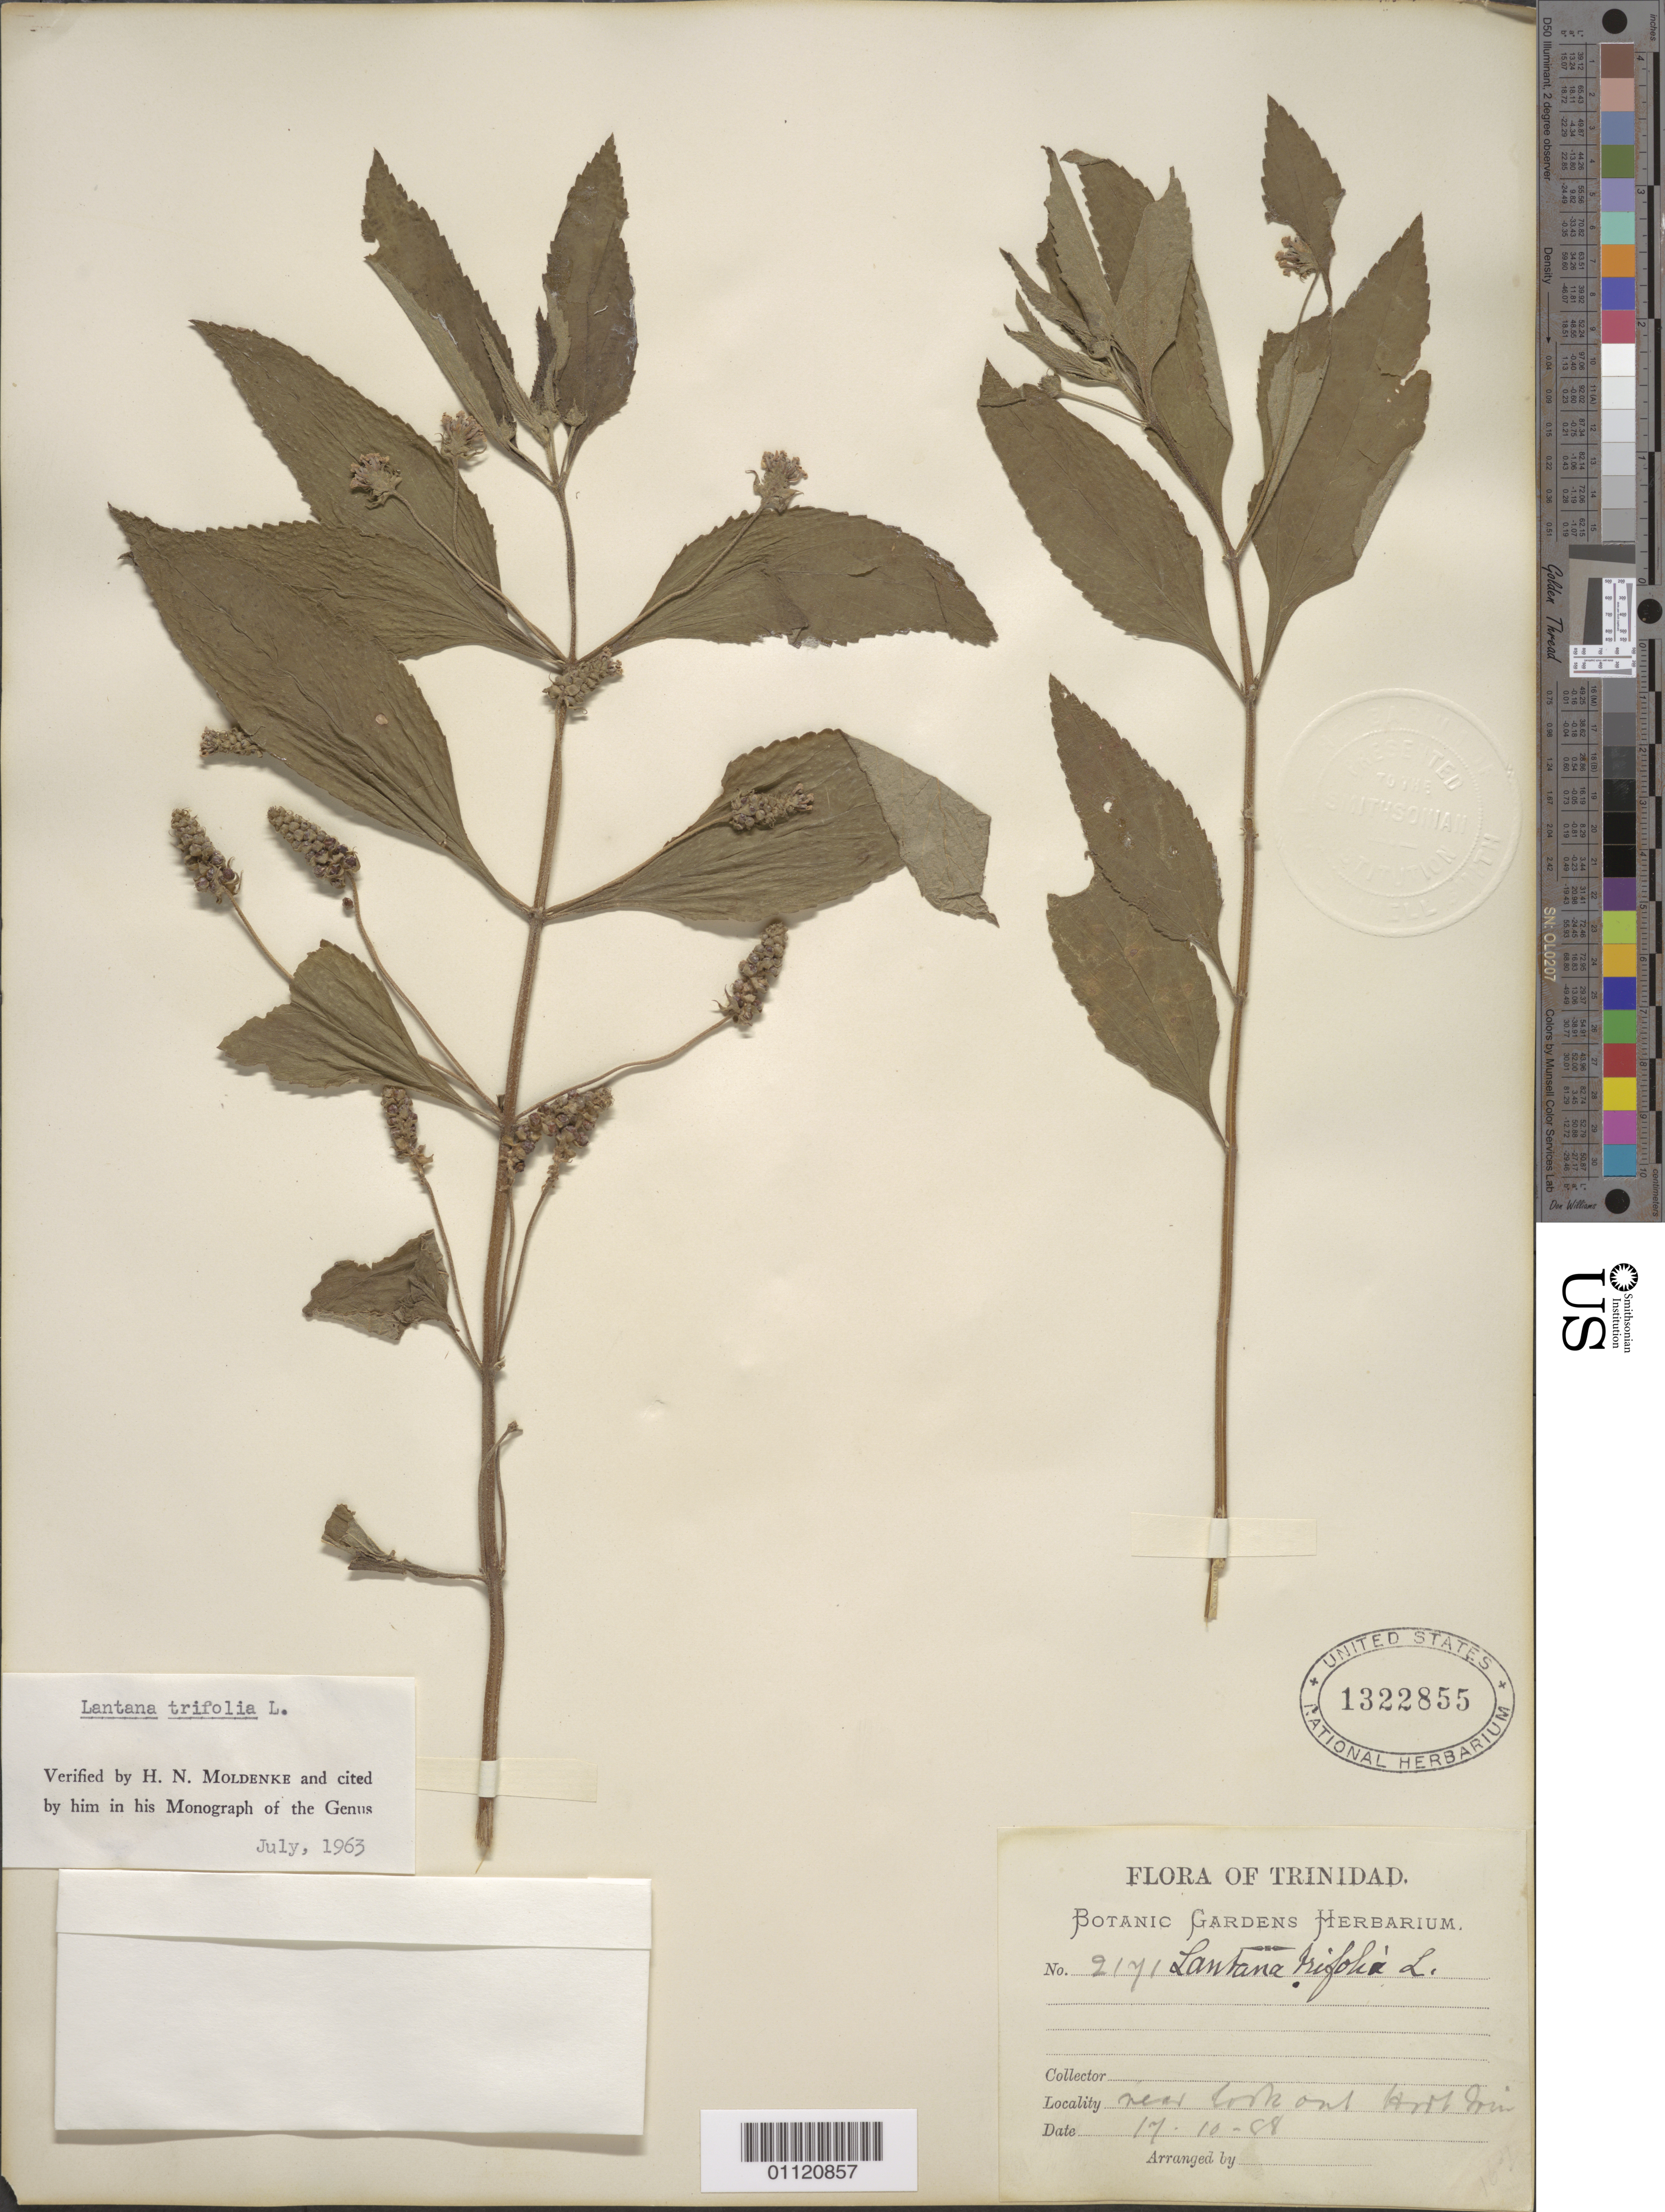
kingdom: Plantae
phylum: Tracheophyta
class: Magnoliopsida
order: Lamiales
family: Verbenaceae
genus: Lantana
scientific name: Lantana trifolia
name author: L.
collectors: Botanic Gardens Herbarium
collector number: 2171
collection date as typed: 17 Oct 1888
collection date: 1888-10-17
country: Trinidad and Tobago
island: Trinidad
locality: Near Look Out, Hort. Trin.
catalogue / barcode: US 1322855